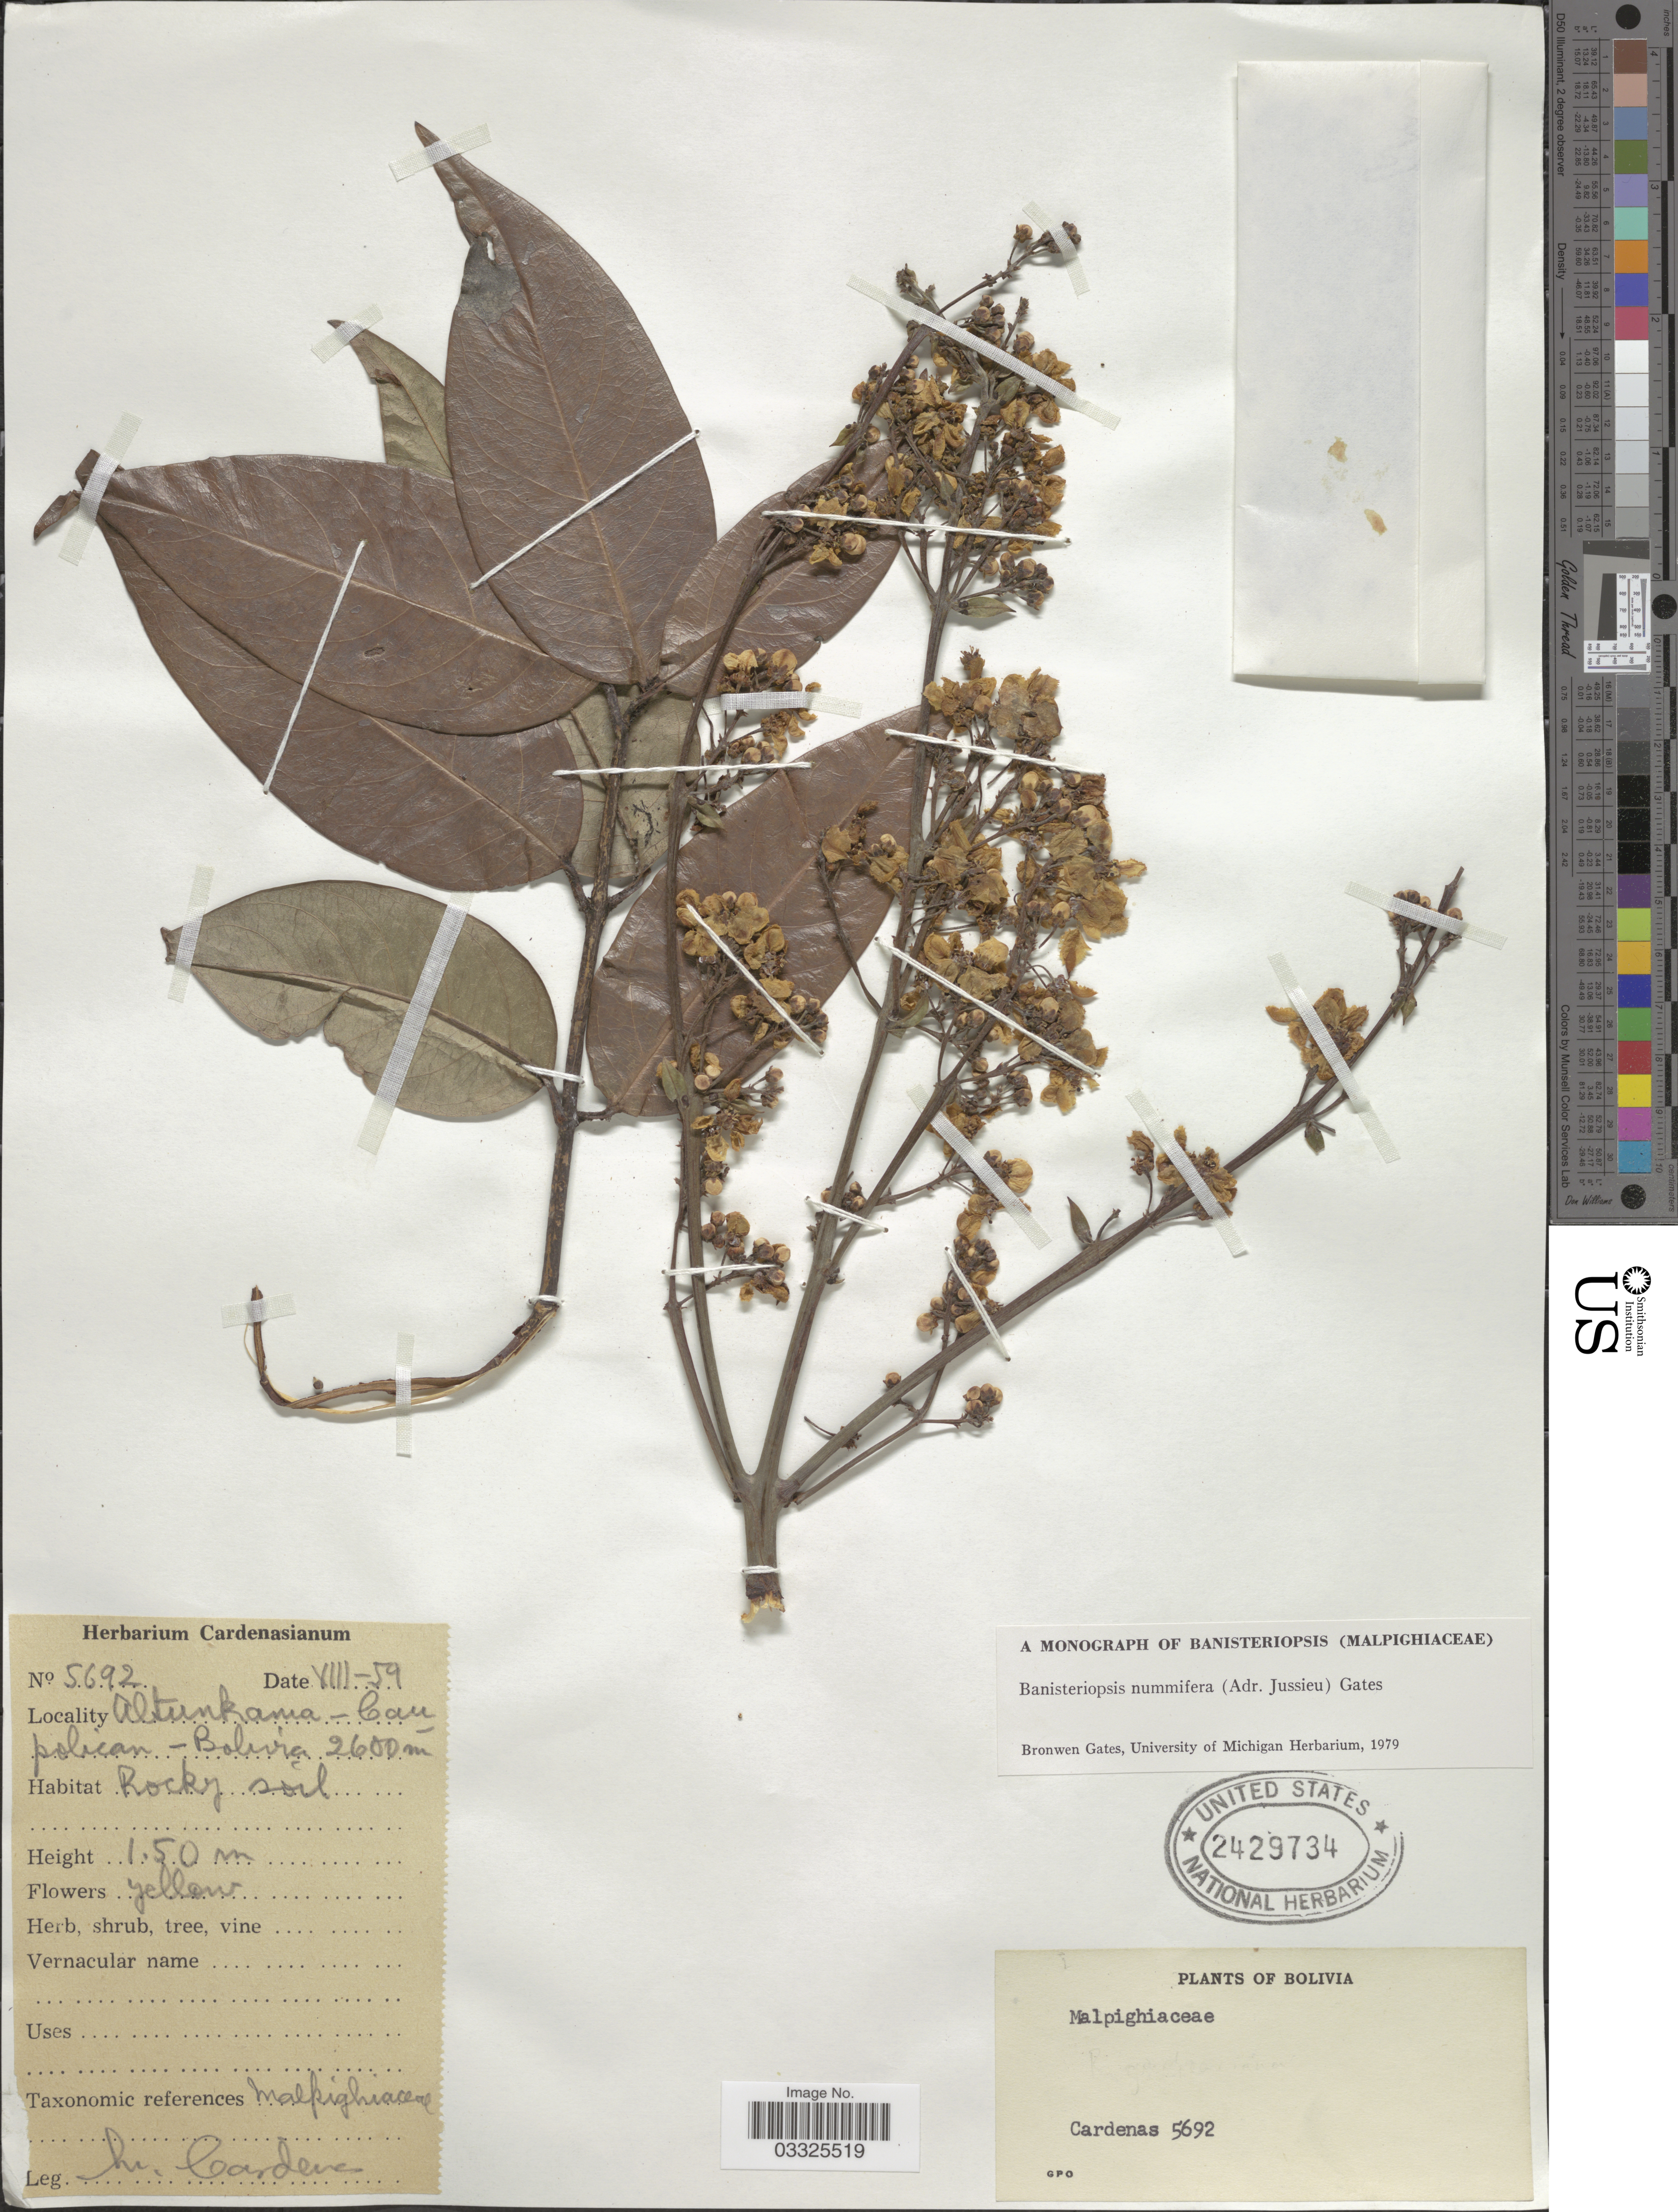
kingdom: Plantae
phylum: Tracheophyta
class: Magnoliopsida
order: Malpighiales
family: Malpighiaceae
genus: Banisteriopsis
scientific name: Banisteriopsis nummifera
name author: (A. Juss.) B. Gates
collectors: M. Cárdenas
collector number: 5692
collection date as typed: Transcribed d/m/y: /8/59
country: Bolivia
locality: Altunkama-Caupolican.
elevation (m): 2600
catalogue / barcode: US 2429734